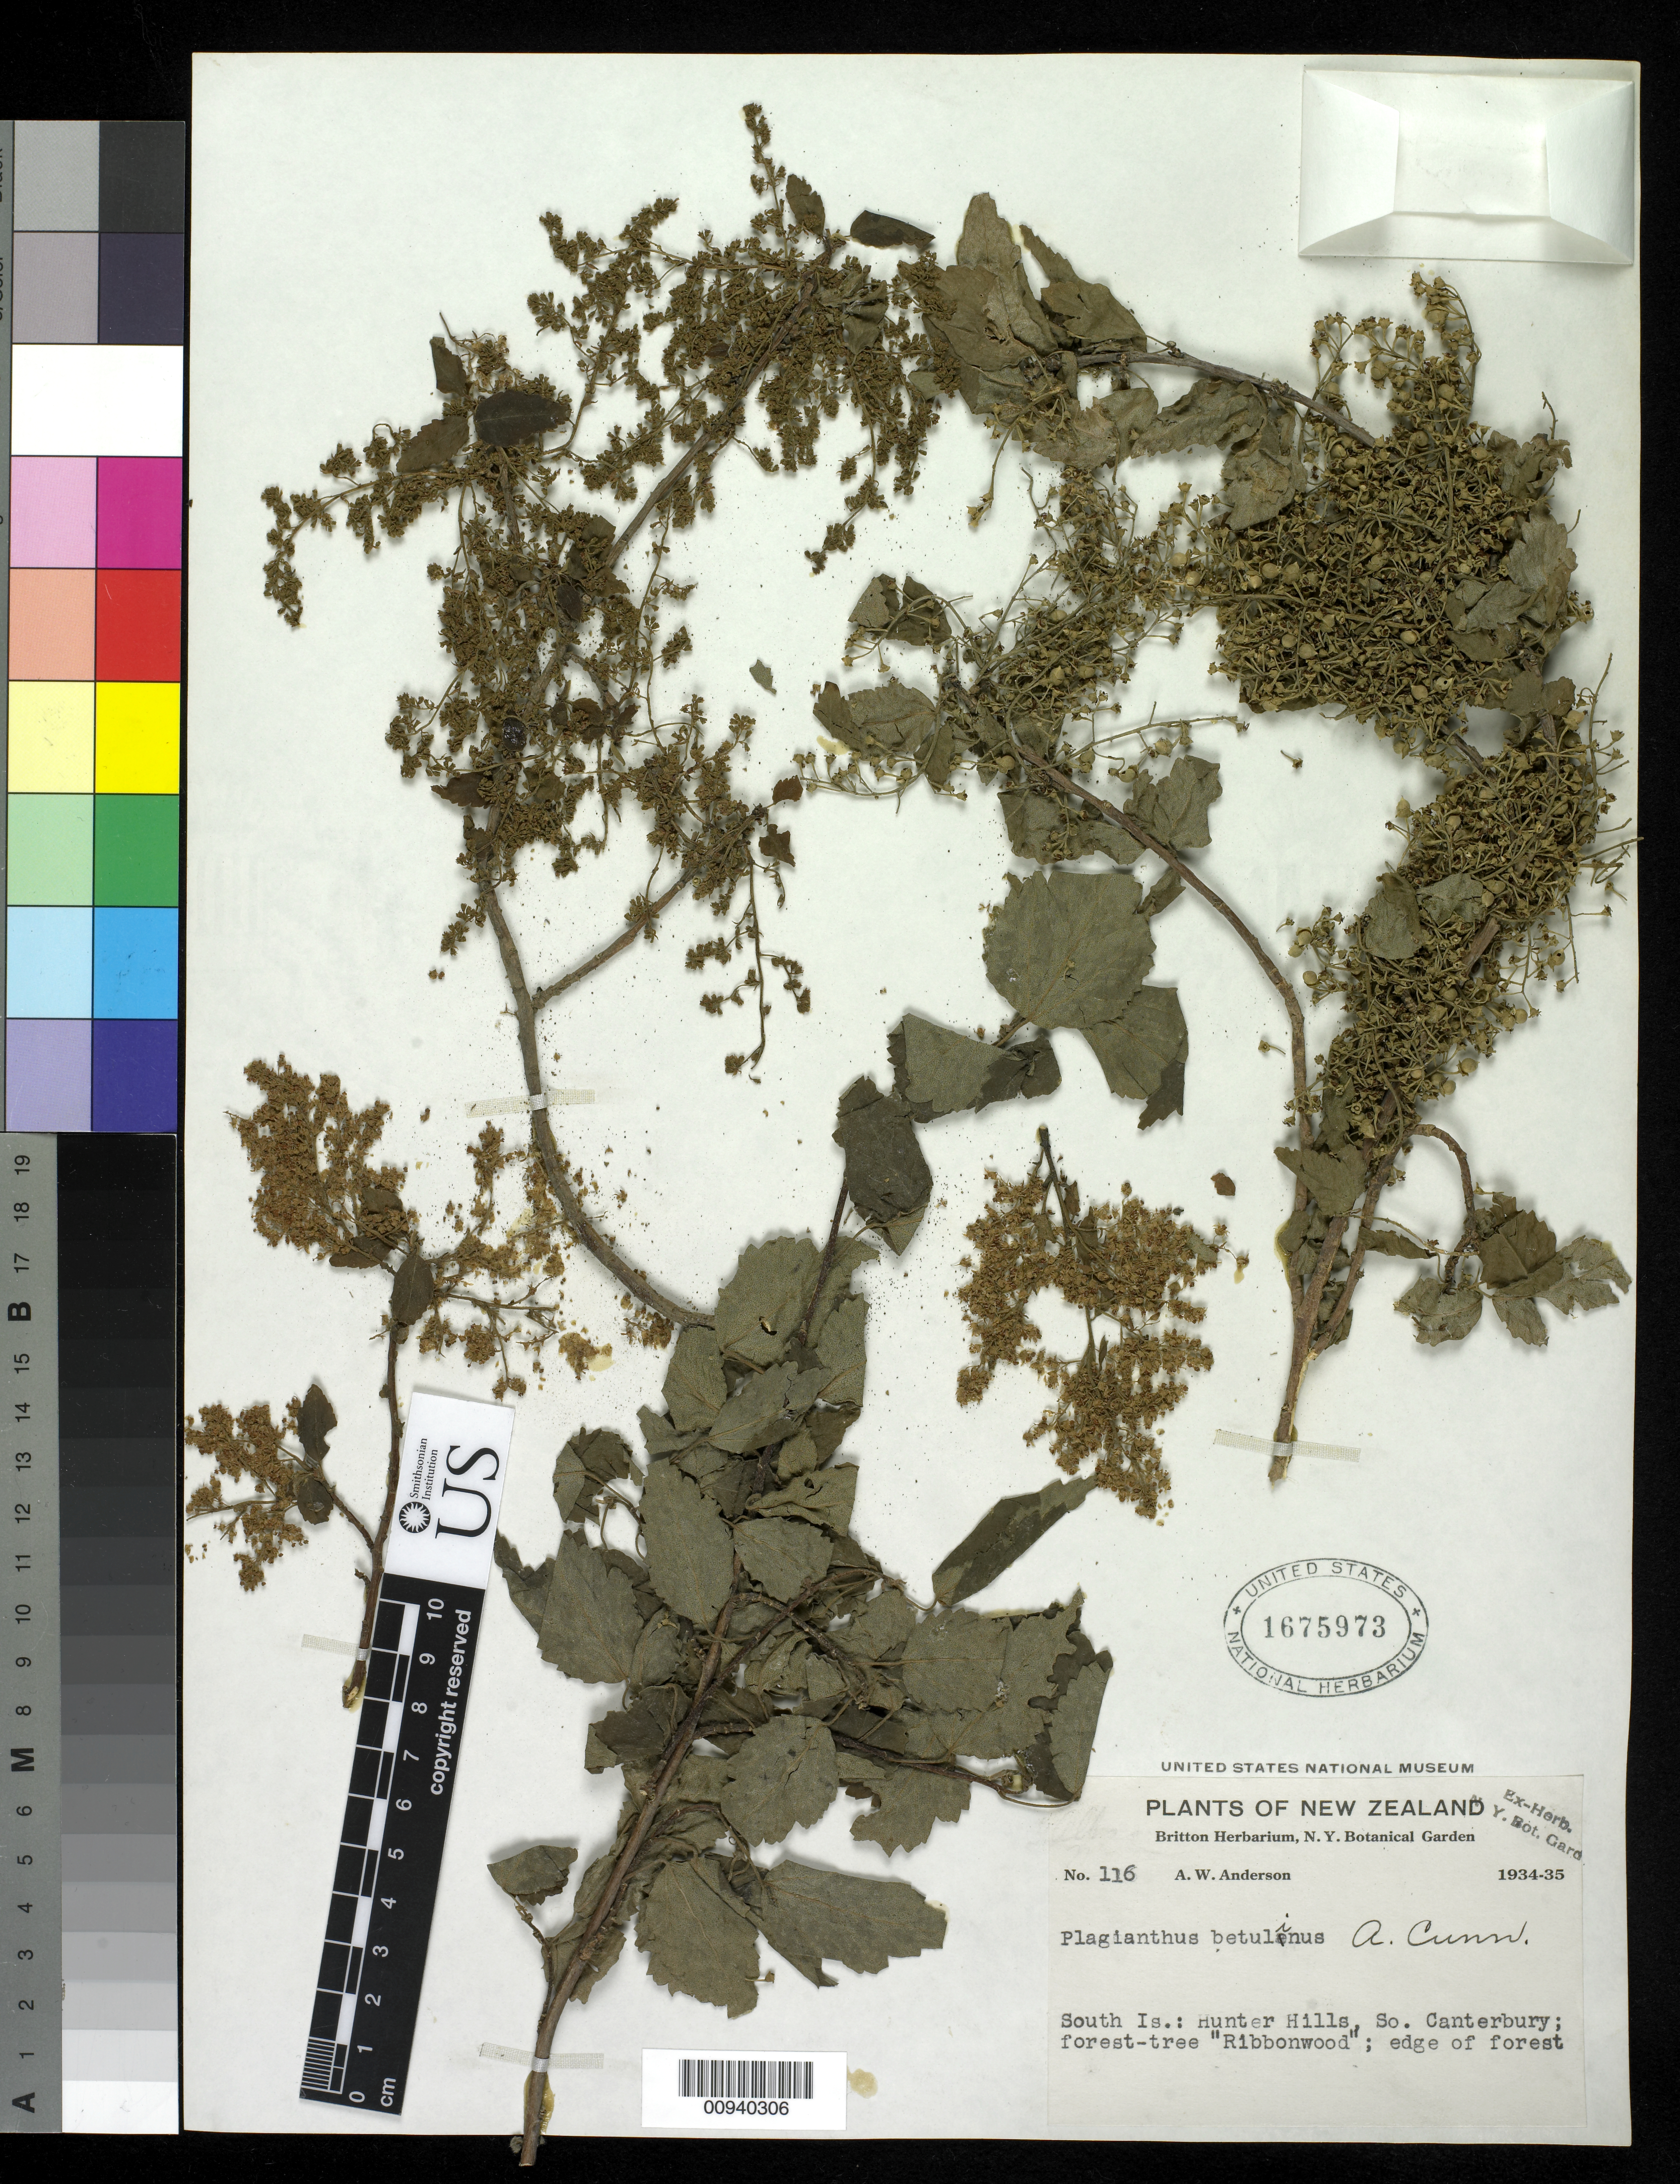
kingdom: Plantae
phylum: Tracheophyta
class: Magnoliopsida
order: Malvales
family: Malvaceae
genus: Plagianthus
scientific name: Plagianthus betulinus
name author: A. Cunn.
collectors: A. W. Anderson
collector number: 116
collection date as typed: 1934 to -- --- 1935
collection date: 1934/1935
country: New Zealand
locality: South Is.: Hunter Hills, So. Canterbury; edge of forest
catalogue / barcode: US 1675973